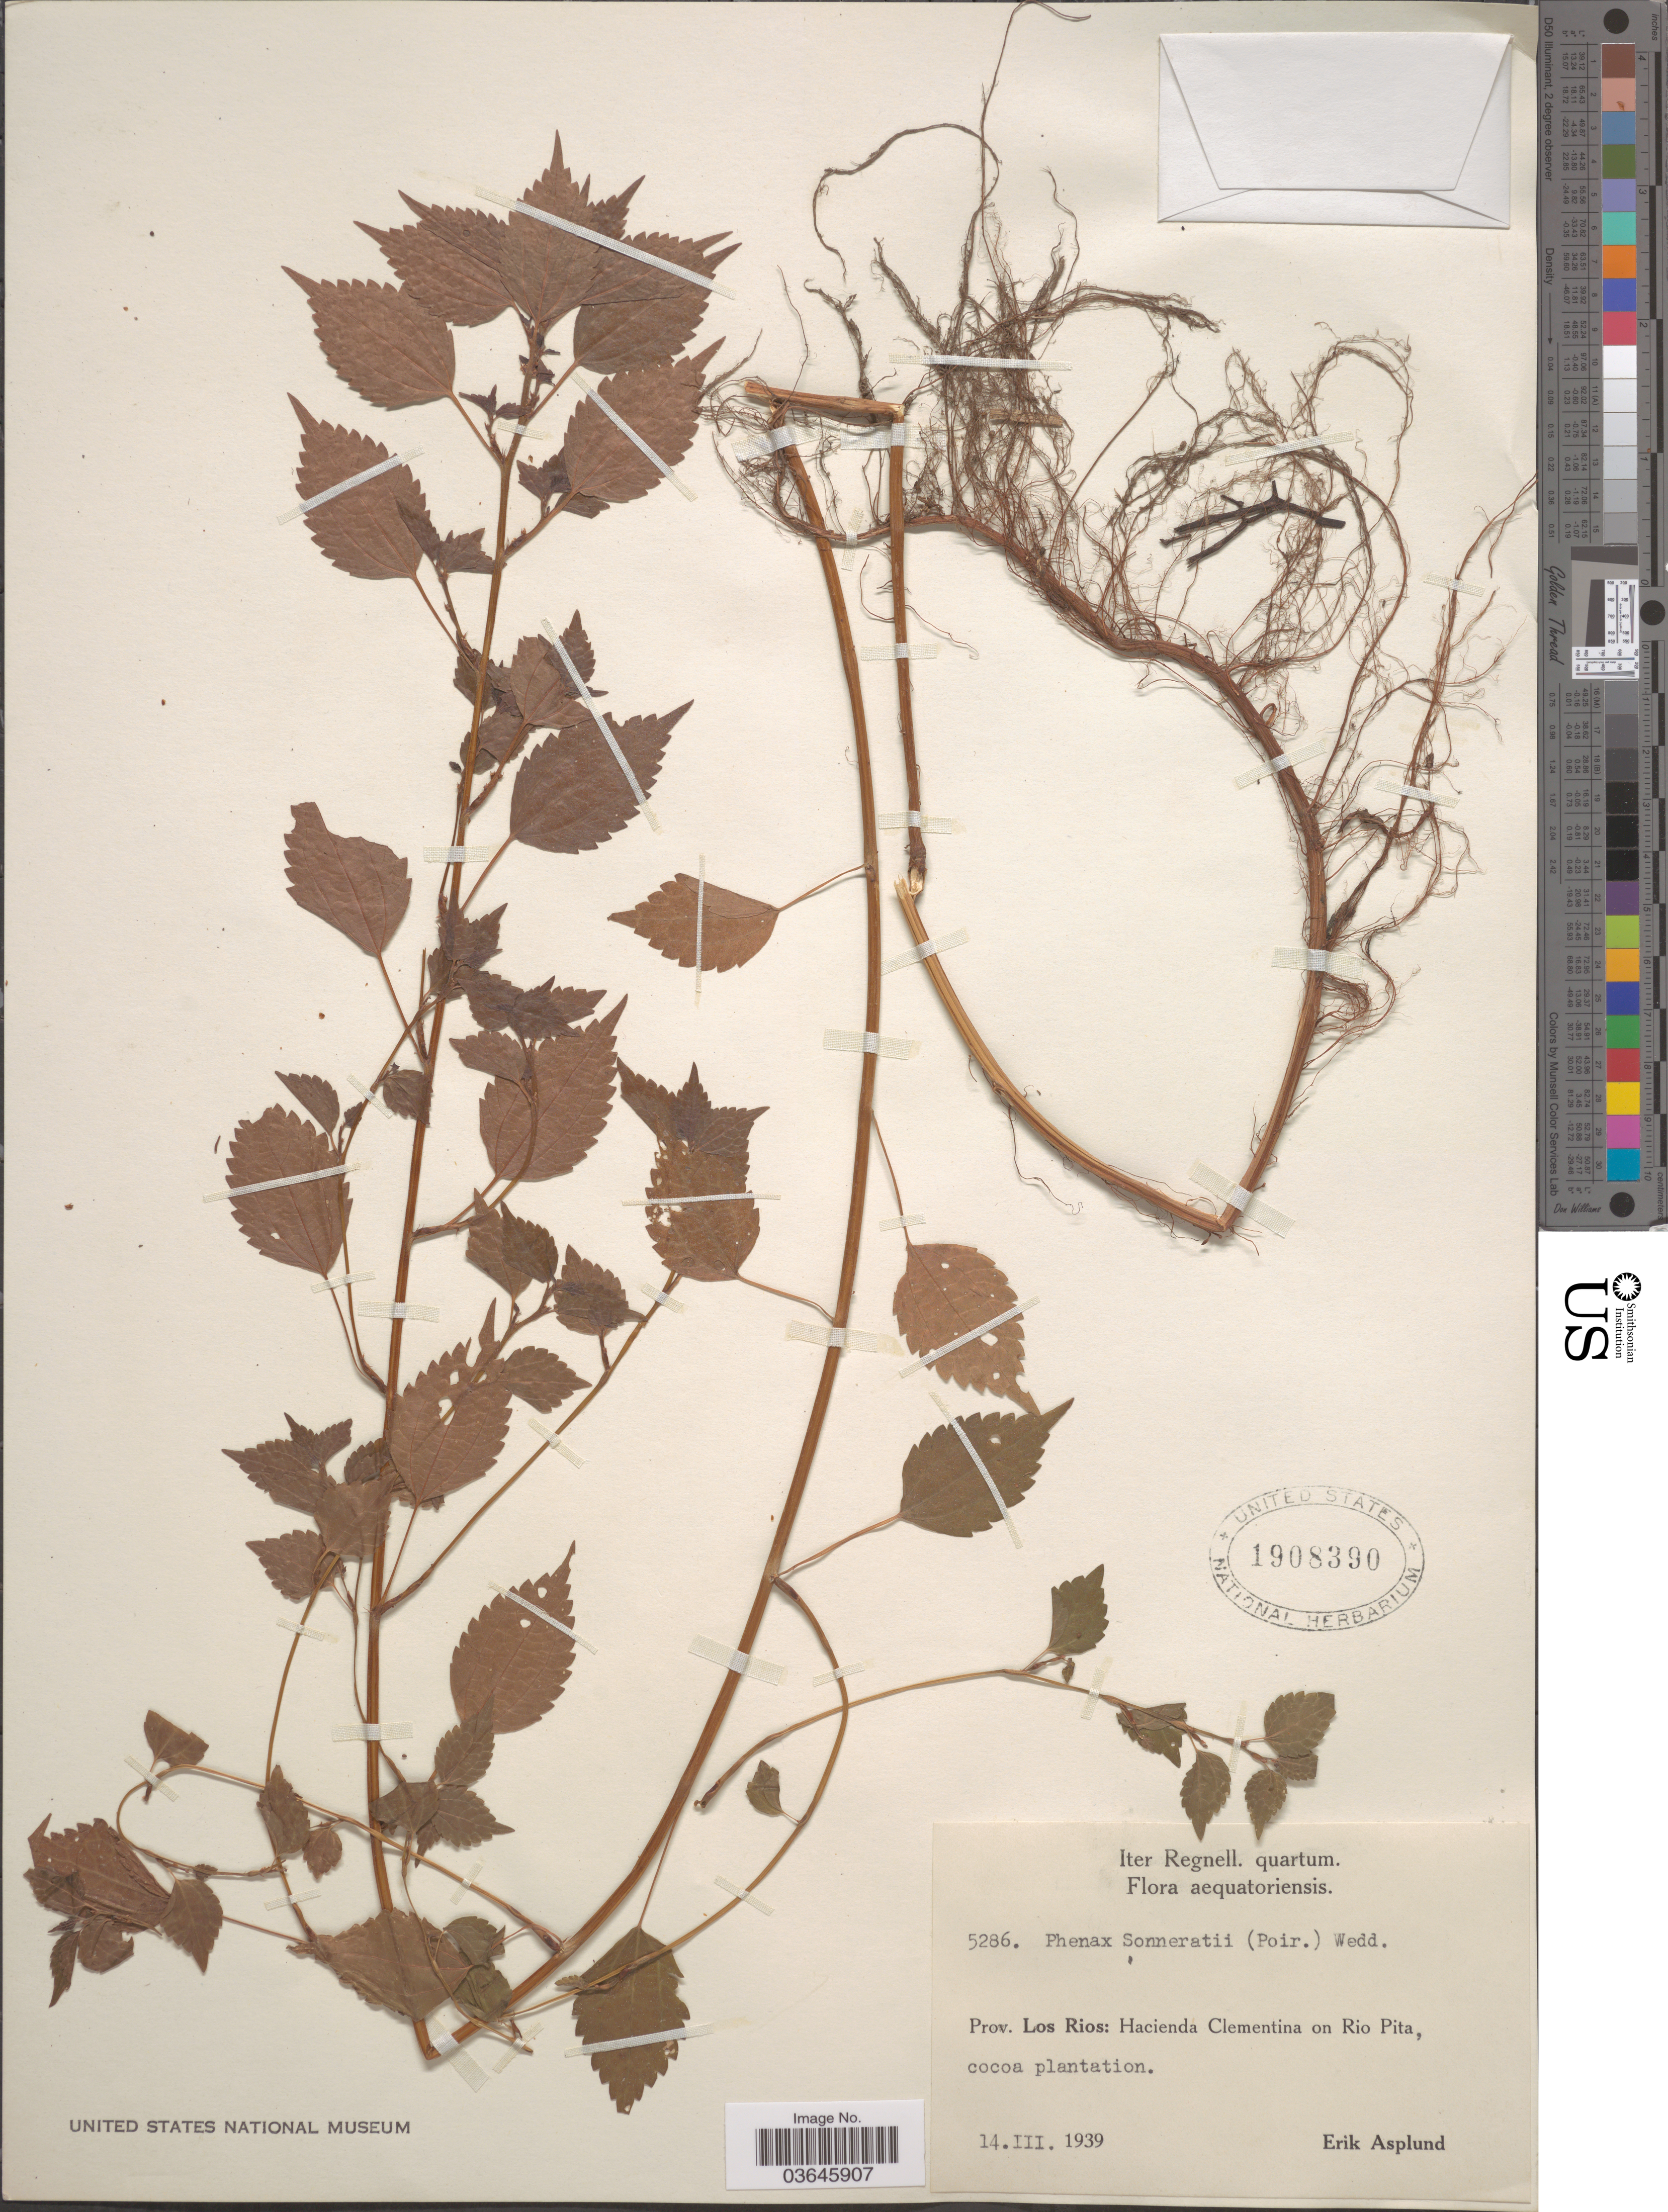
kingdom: Plantae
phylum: Tracheophyta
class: Magnoliopsida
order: Rosales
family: Urticaceae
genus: Phenax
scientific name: Phenax sonneratii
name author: (Poir.) Wedd.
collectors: E. Asplund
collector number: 5286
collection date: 1939-03-14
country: Ecuador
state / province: Los Ríos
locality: Hacienda Clementina on Rio Pita, cocoa plantation.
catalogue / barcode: US 1908390